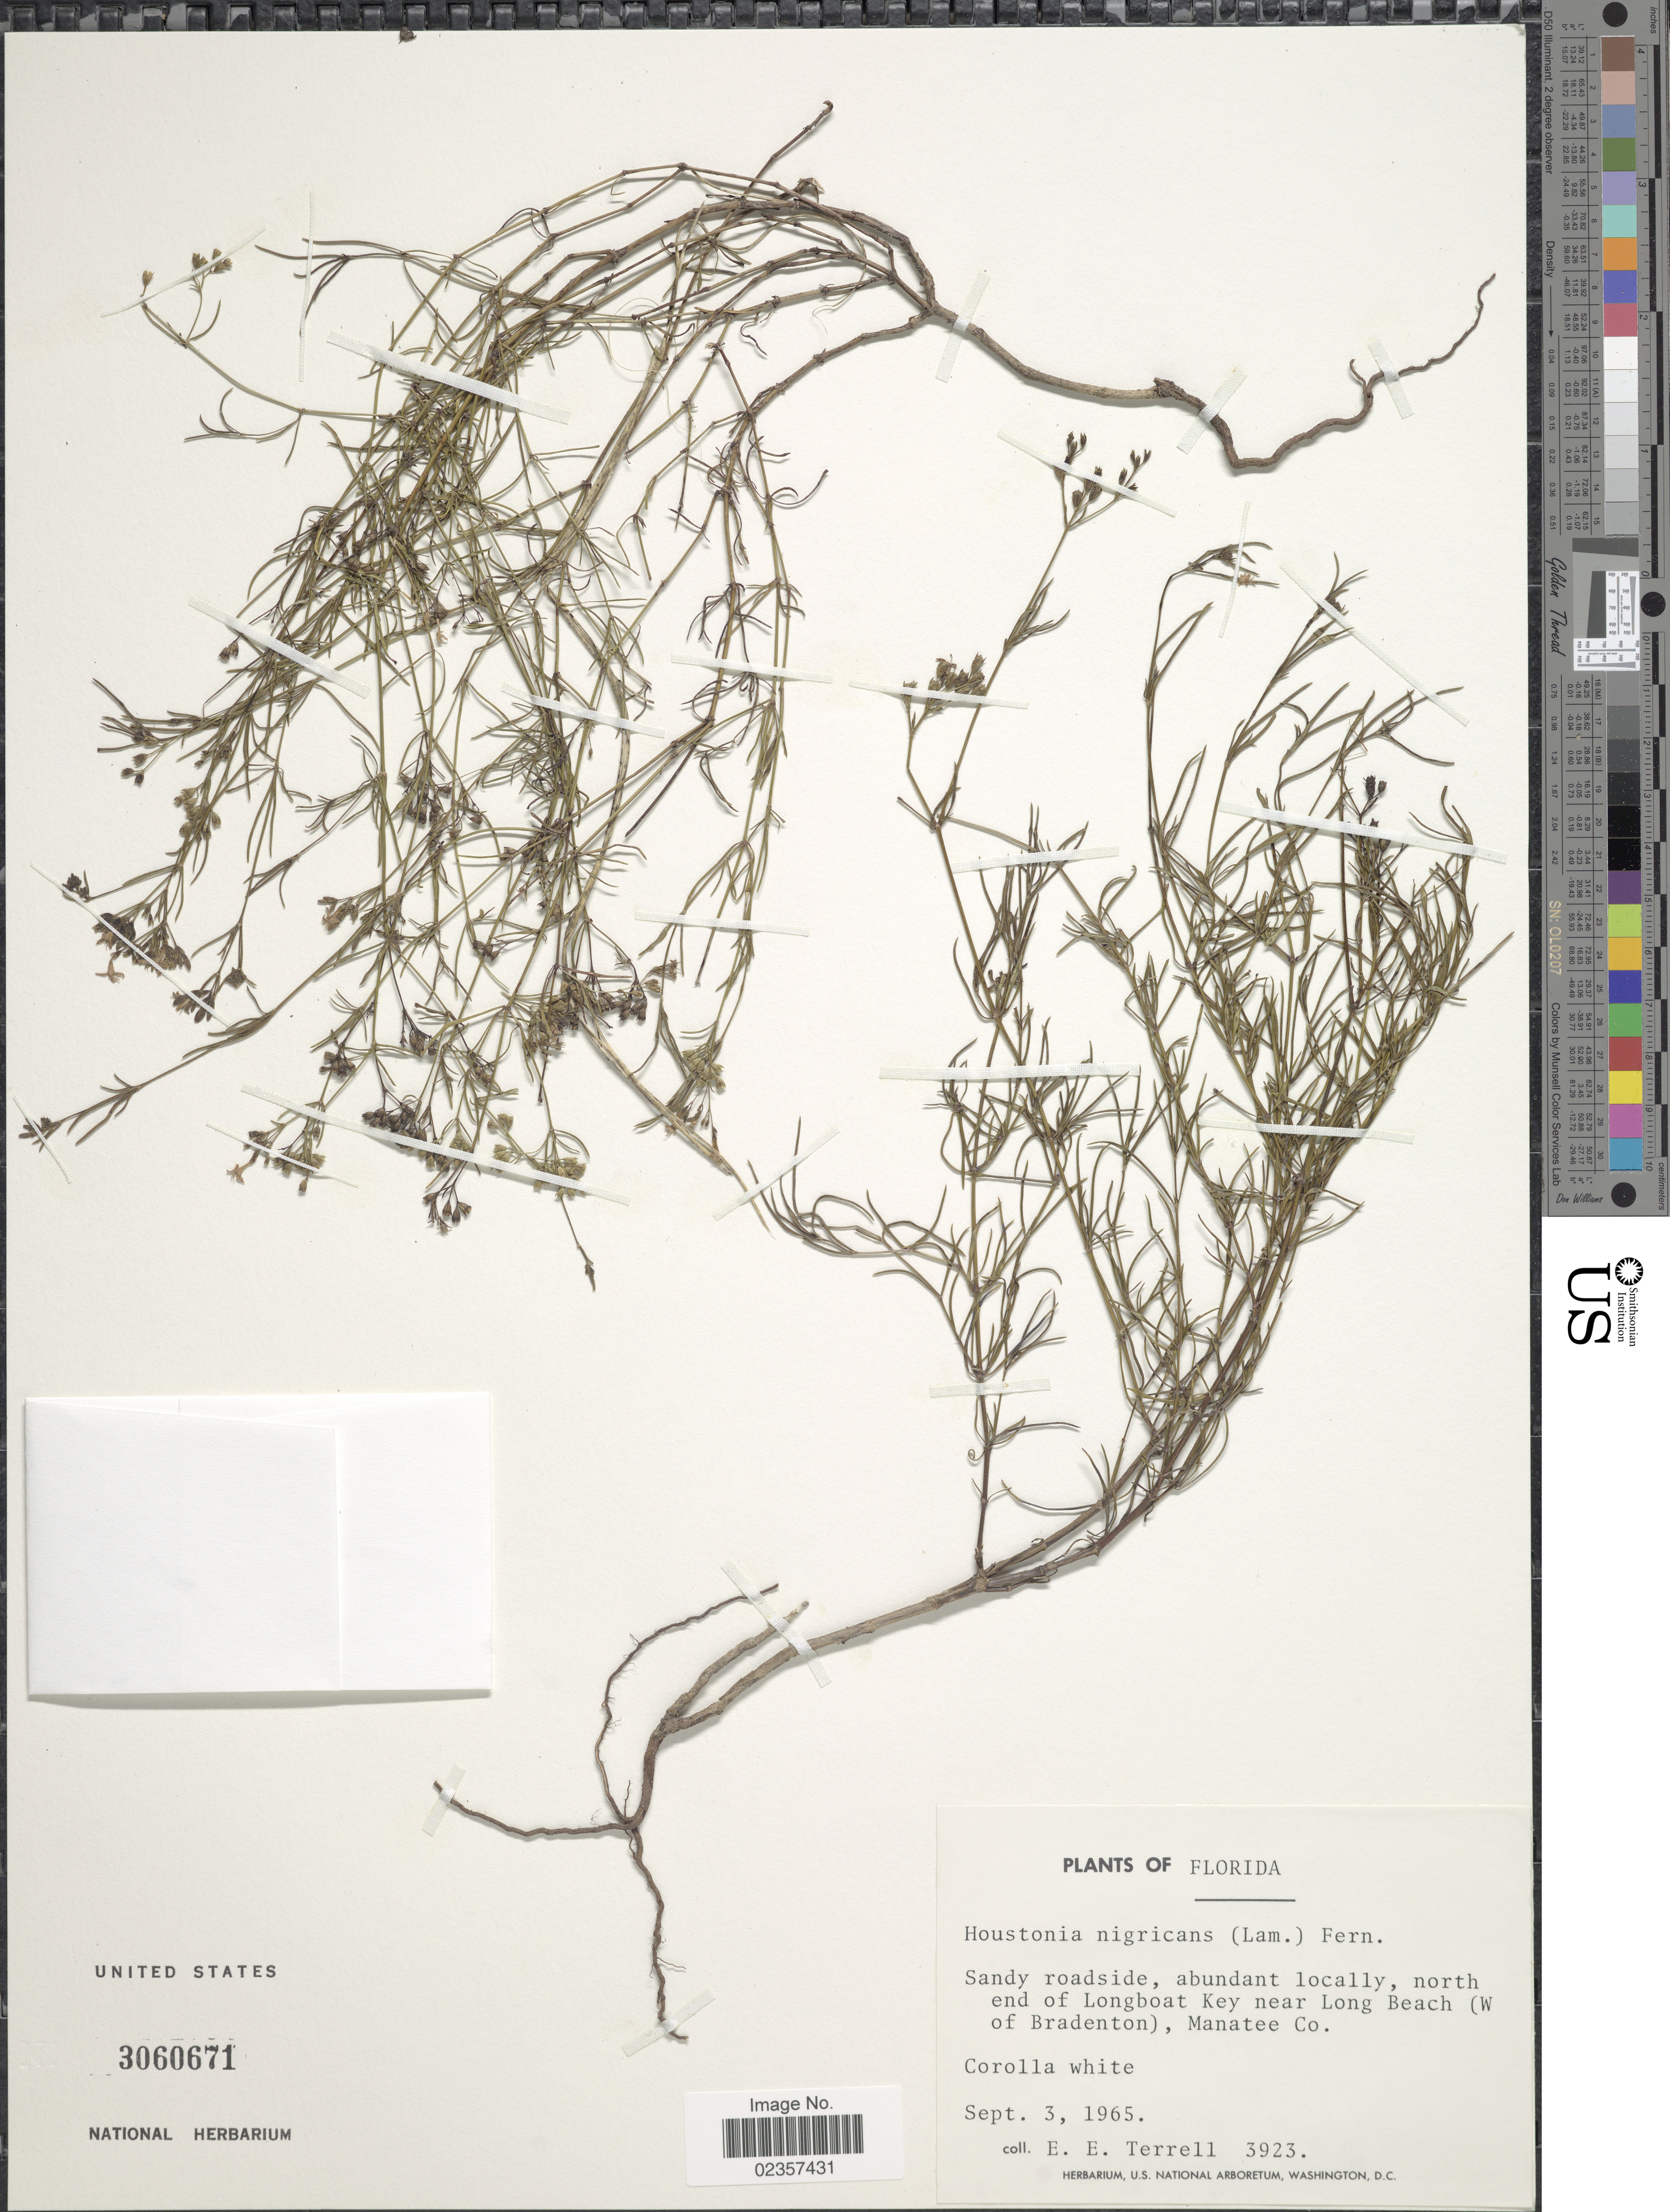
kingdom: Plantae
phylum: Tracheophyta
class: Magnoliopsida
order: Gentianales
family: Rubiaceae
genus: Houstonia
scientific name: Houstonia nigricans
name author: (Lam.) Fernald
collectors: E. E. Terrell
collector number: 3923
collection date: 1965-09-03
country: United States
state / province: Florida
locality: North end of Longboat Key near Long Beach (W of Bradenton), Manatee Co.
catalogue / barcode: US 3060671